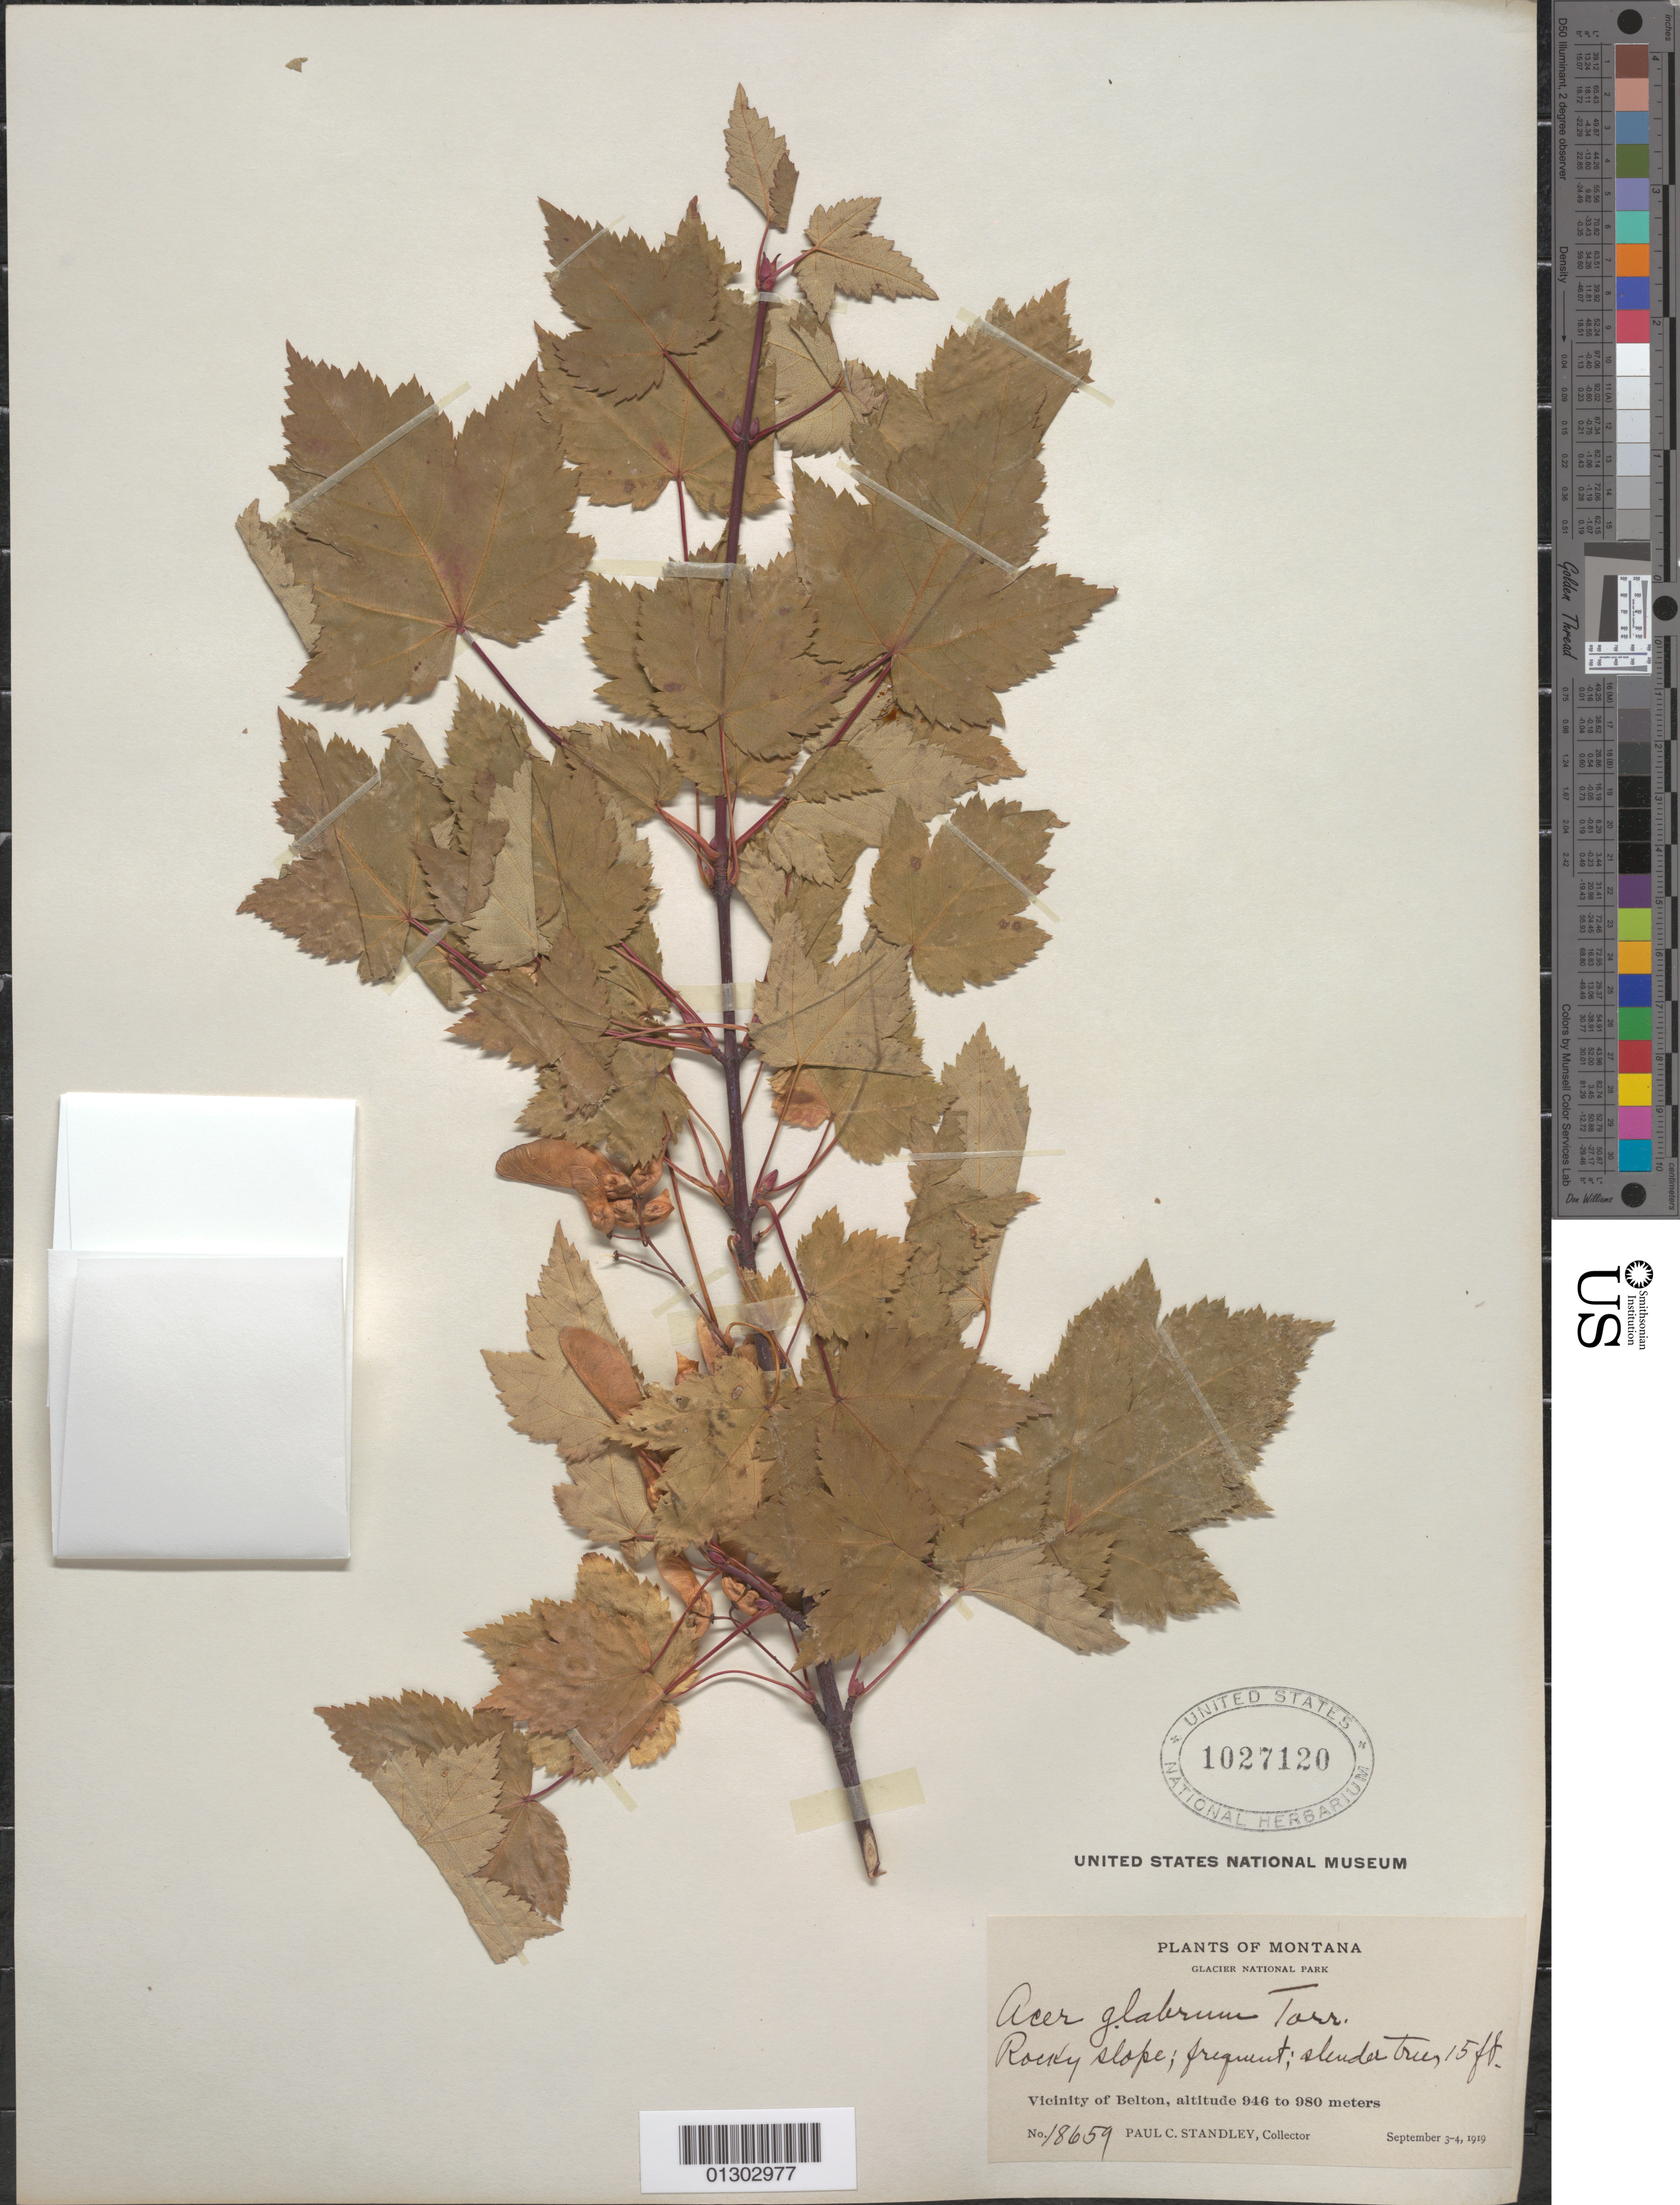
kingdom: Plantae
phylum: Tracheophyta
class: Magnoliopsida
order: Sapindales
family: Sapindaceae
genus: Acer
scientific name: Acer glabrum var. douglasii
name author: (Hook.) Dippel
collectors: P. C. Standley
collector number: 18659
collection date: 1919-09-03/1919-09-04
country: United States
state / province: Montana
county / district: Flathead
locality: Glacier National Park, vicinity of Belton.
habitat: Rocky slope, frequent.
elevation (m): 946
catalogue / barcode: US 1027120